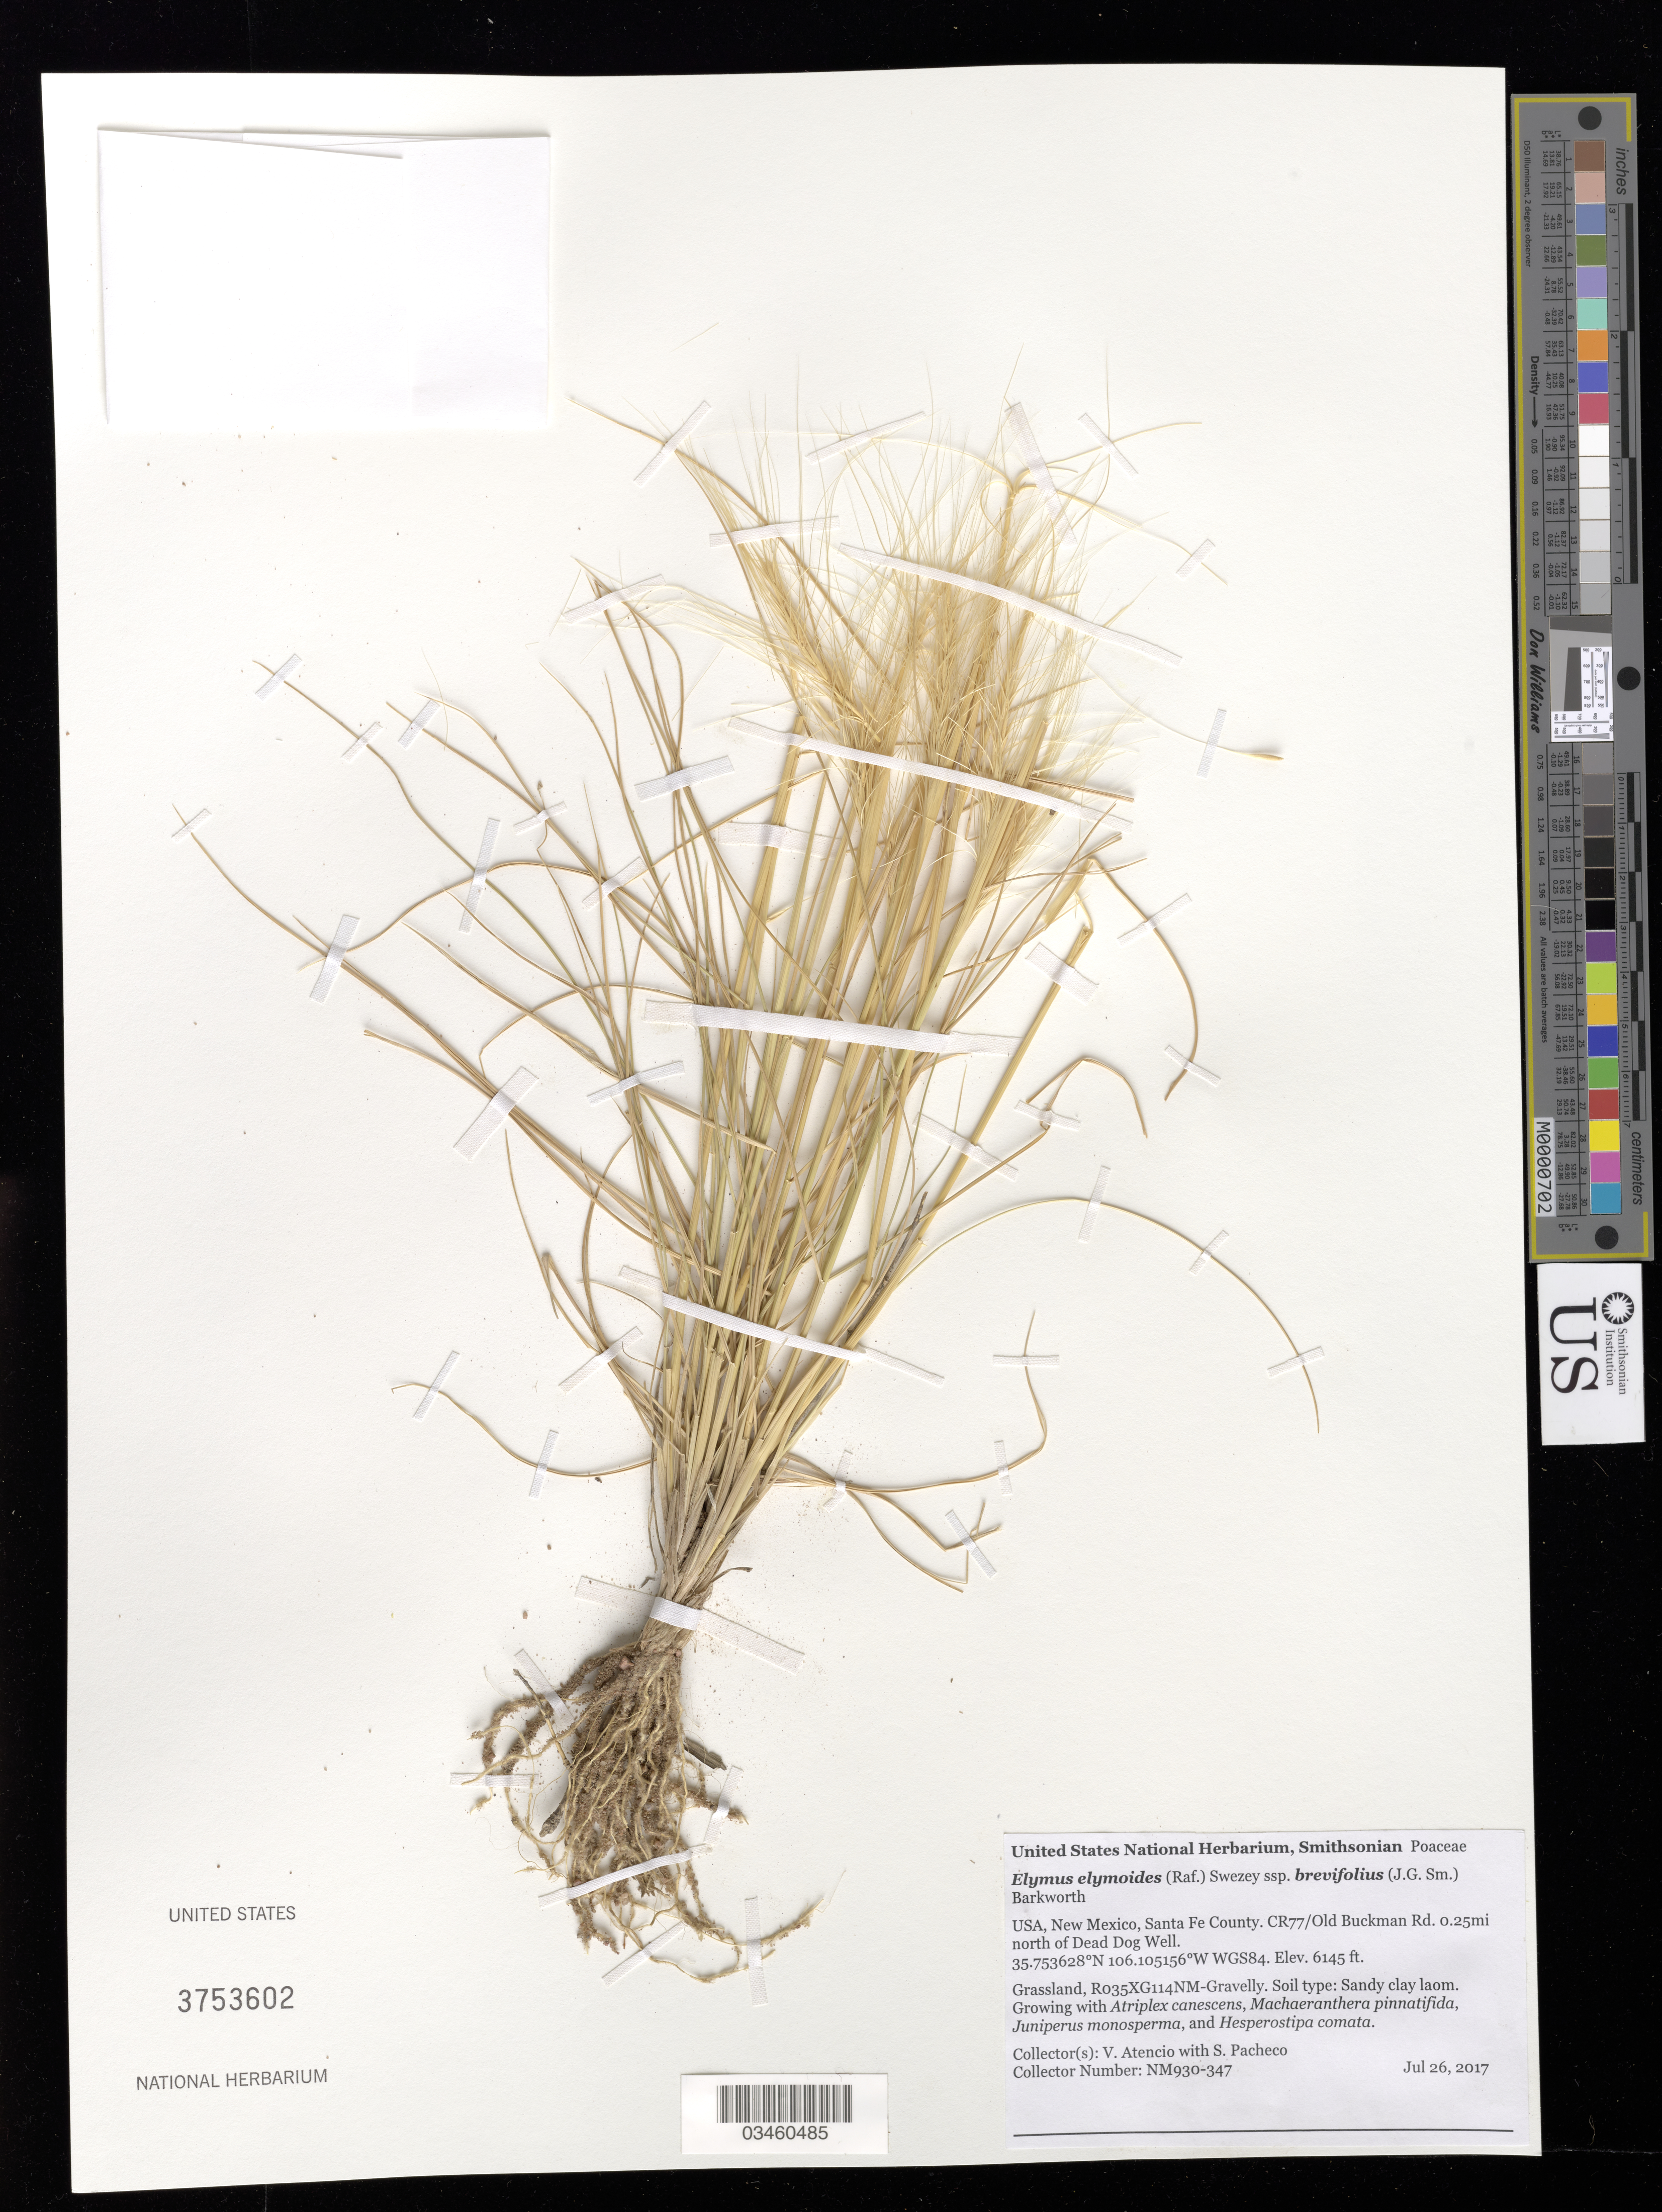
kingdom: Plantae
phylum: Tracheophyta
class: Liliopsida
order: Poales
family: Poaceae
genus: Elymus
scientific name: Elymus elymoides subsp. brevifolius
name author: (J.G. Sm.) Barkworth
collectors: V. Atencio & S. Pacheco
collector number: NM930-347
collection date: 2017-07-26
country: United States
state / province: New Mexico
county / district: Santa Fe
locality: CR77/Old Buckman Rd. 0.25 mi. N of Dead Dog Well.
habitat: R035XG114NM-Gravelly. Sandy clay loam. Grassland.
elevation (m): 1873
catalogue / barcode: US 3753602